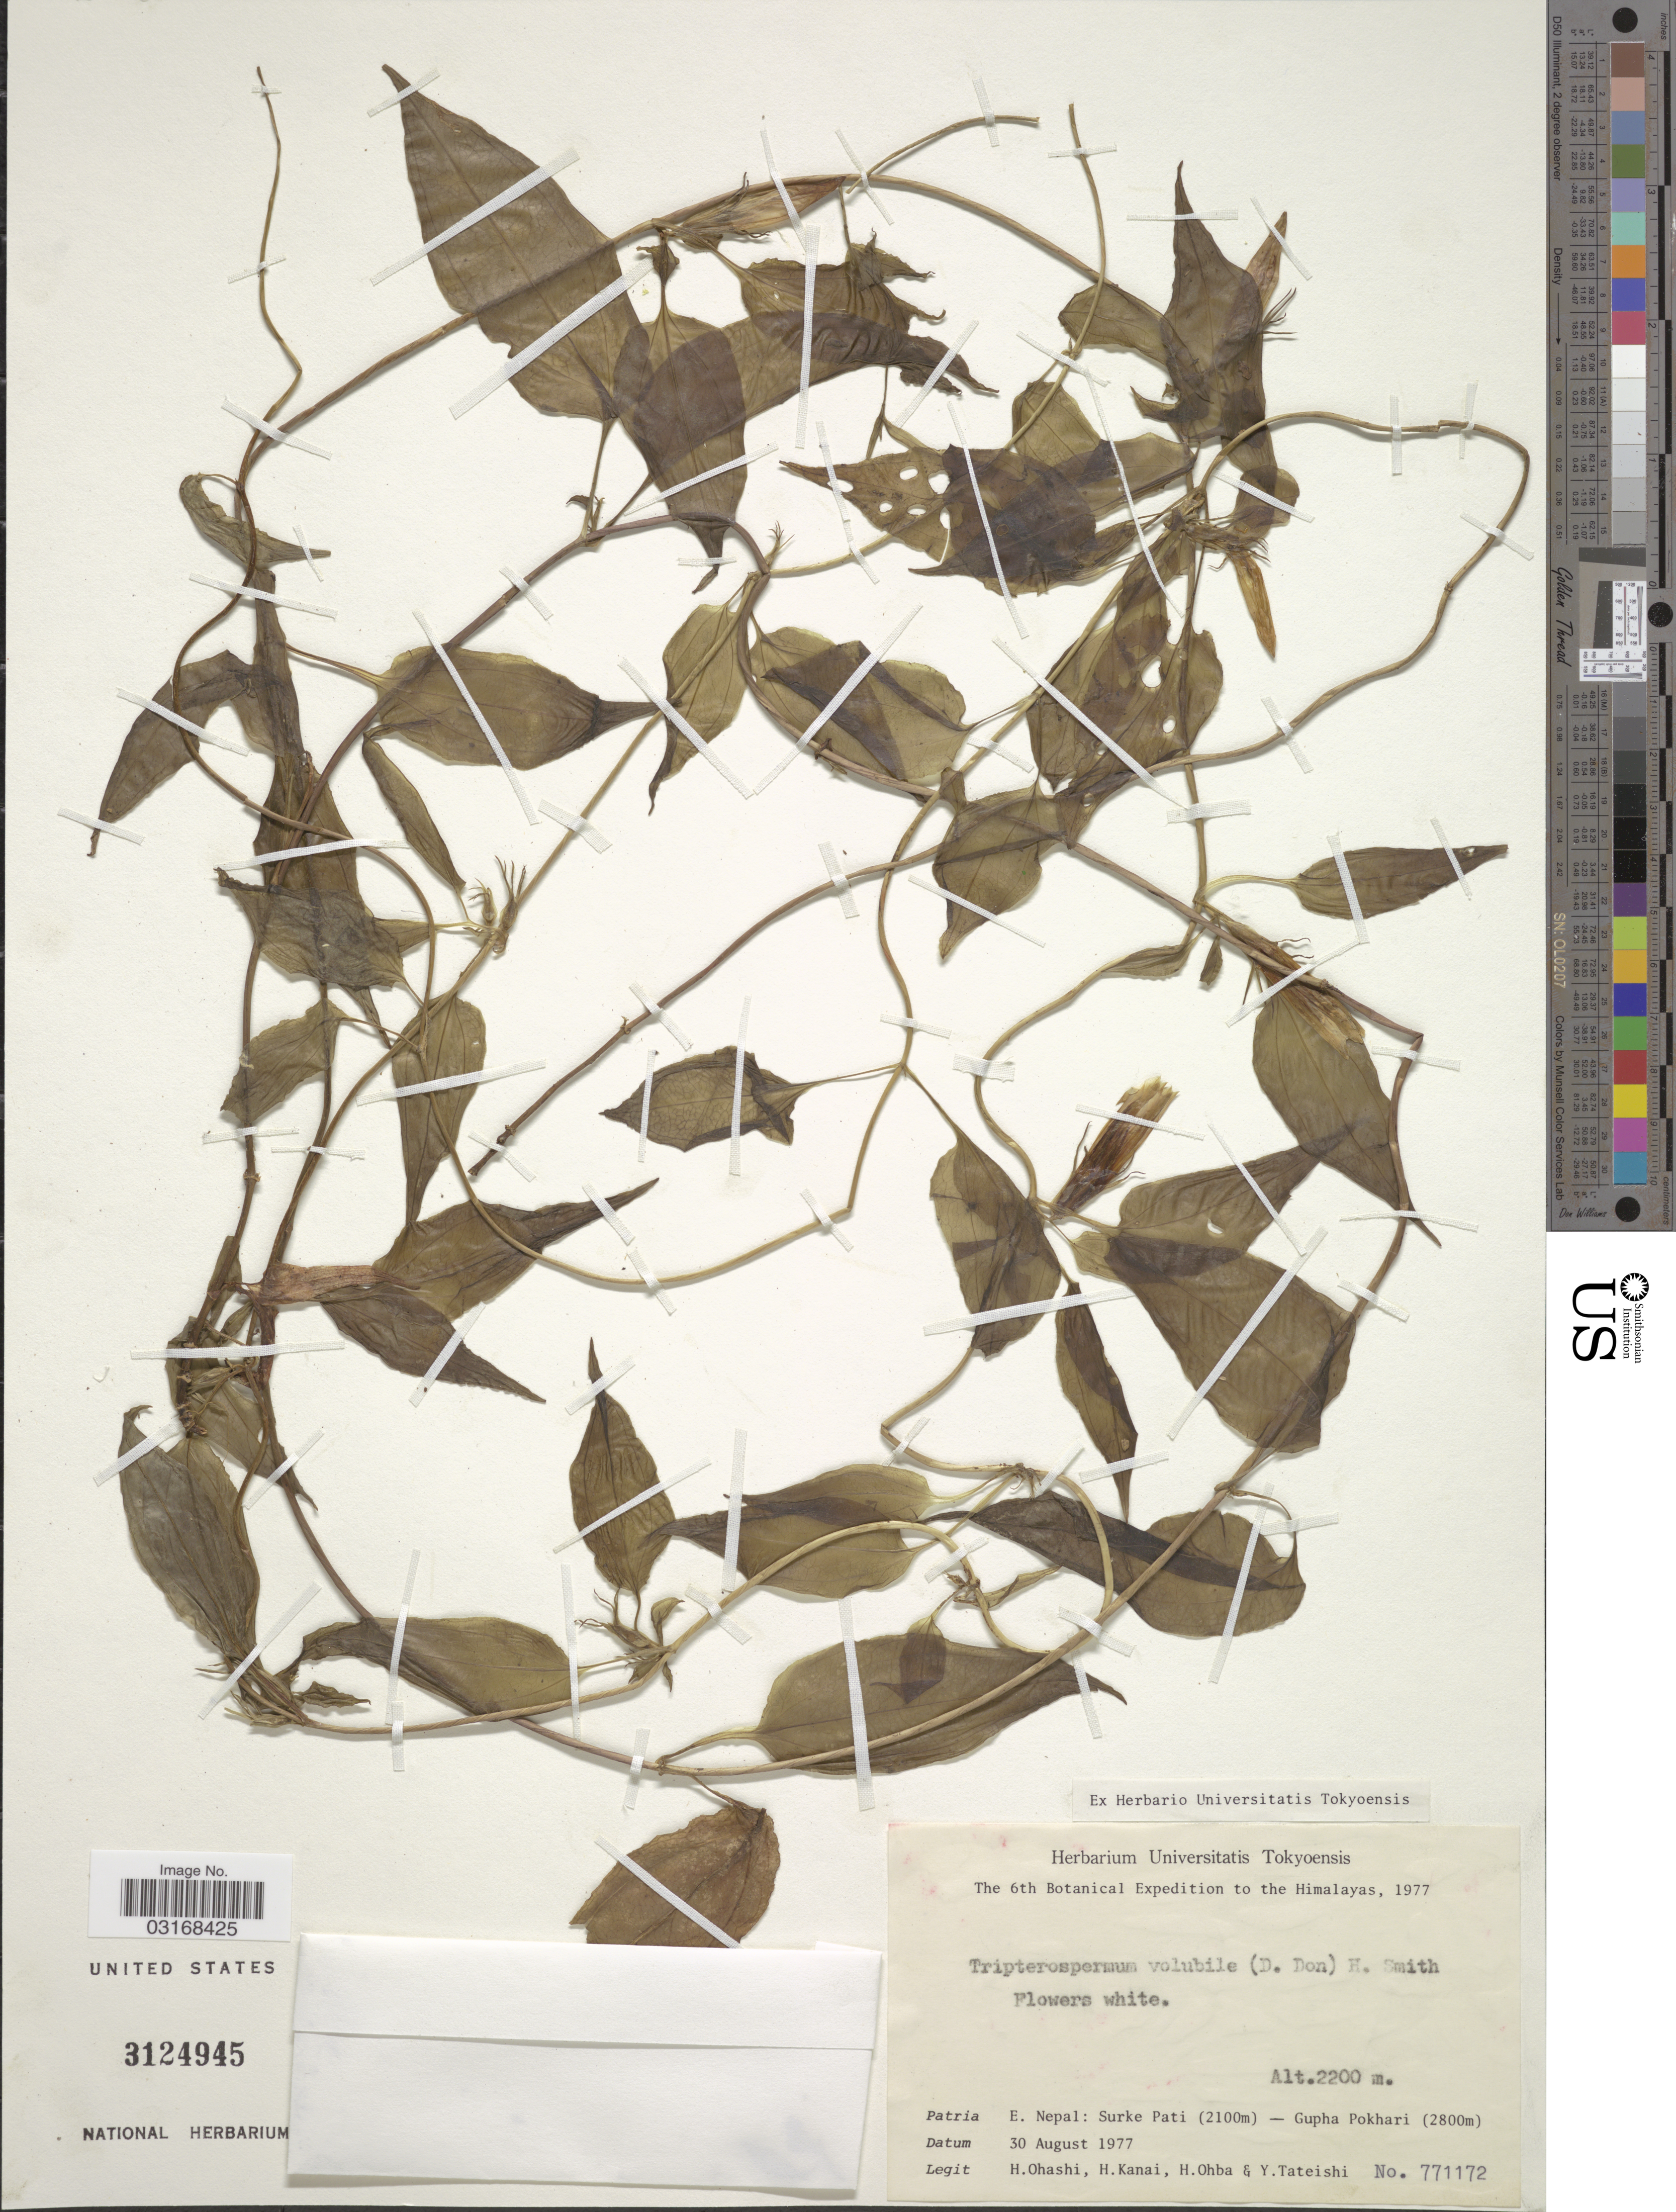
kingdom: Plantae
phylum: Tracheophyta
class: Magnoliopsida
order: Gentianales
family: Gentianaceae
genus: Crawfurdia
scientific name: Crawfurdia volubilis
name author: (Maxim.) Gilg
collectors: H. Ohashi, H. Kanai, H. Ohba & Y. Tateishi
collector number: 771172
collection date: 1977-08-30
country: Nepal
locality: Himalayas. Patria E. Nepal: Surke Pati - Gupha Pokhari.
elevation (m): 2200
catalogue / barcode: US 3124945